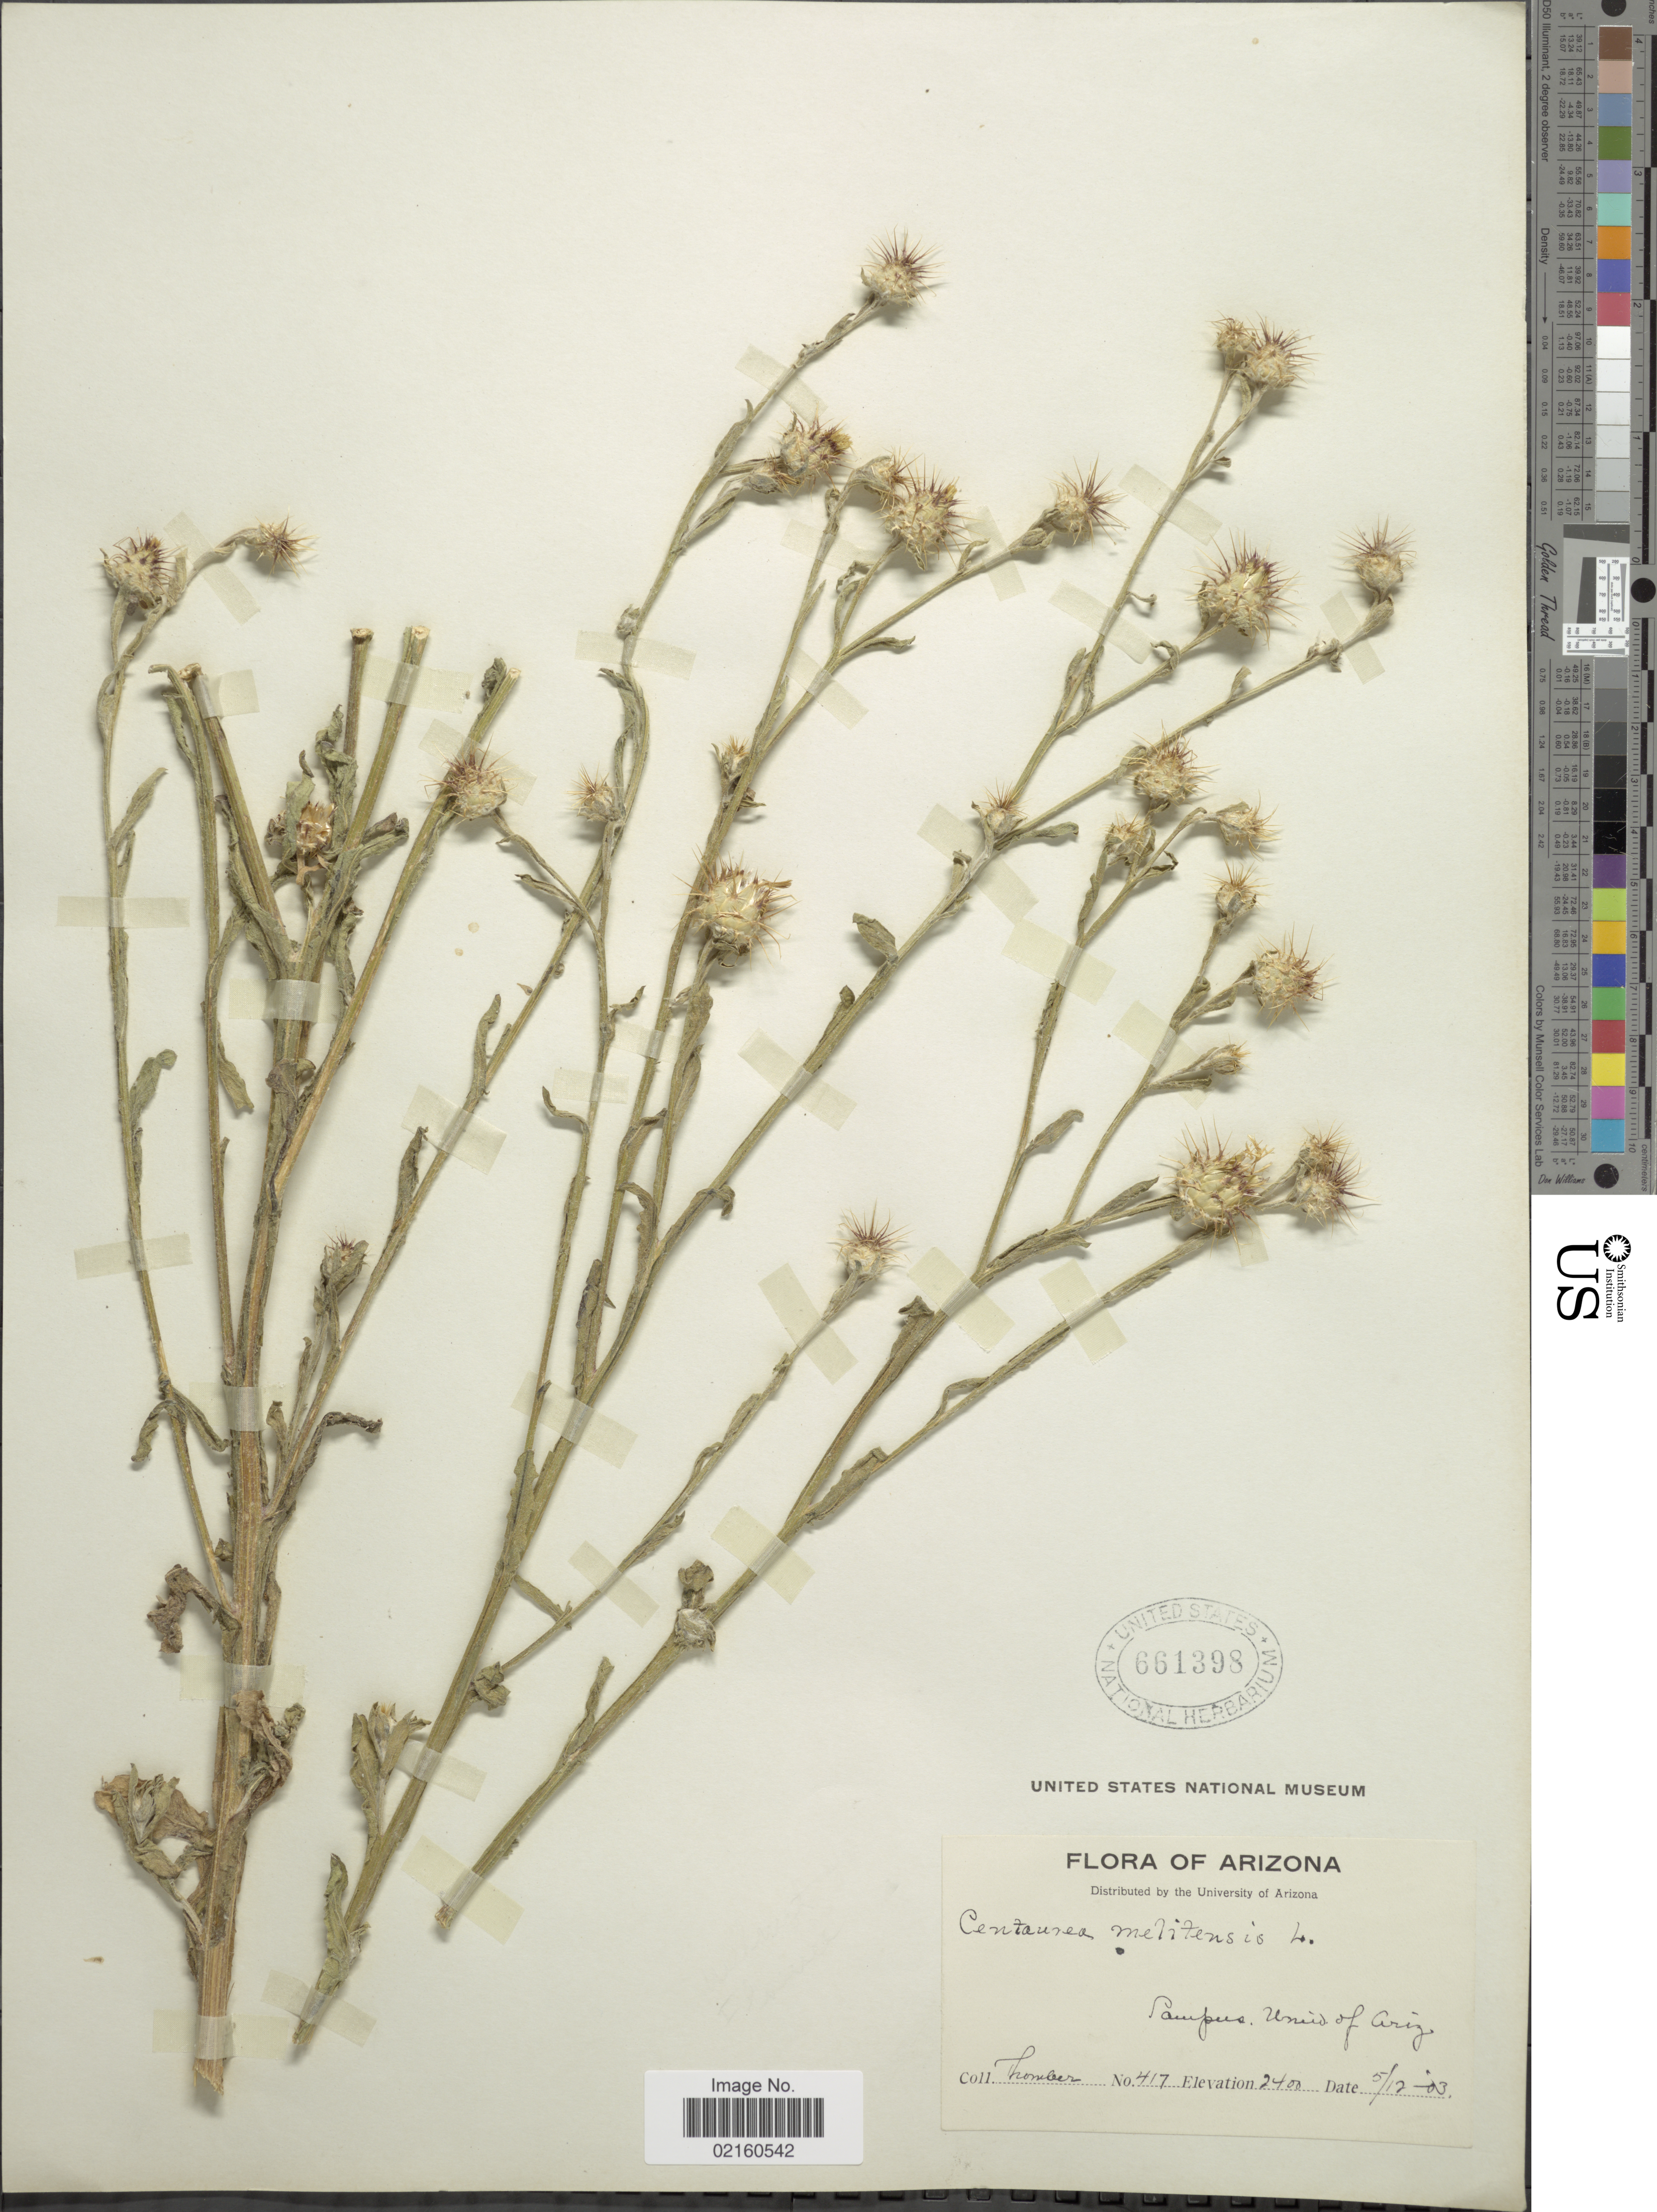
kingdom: Plantae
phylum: Tracheophyta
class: Magnoliopsida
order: Asterales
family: Asteraceae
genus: Centaurea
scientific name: Centaurea melitensis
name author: L.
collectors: J. Thornber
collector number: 417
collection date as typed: Transcribed d/m/y: 12/5/3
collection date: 1903-05-12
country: United States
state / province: Arizona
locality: Campus, Unio of Ariz.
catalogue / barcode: US 661398